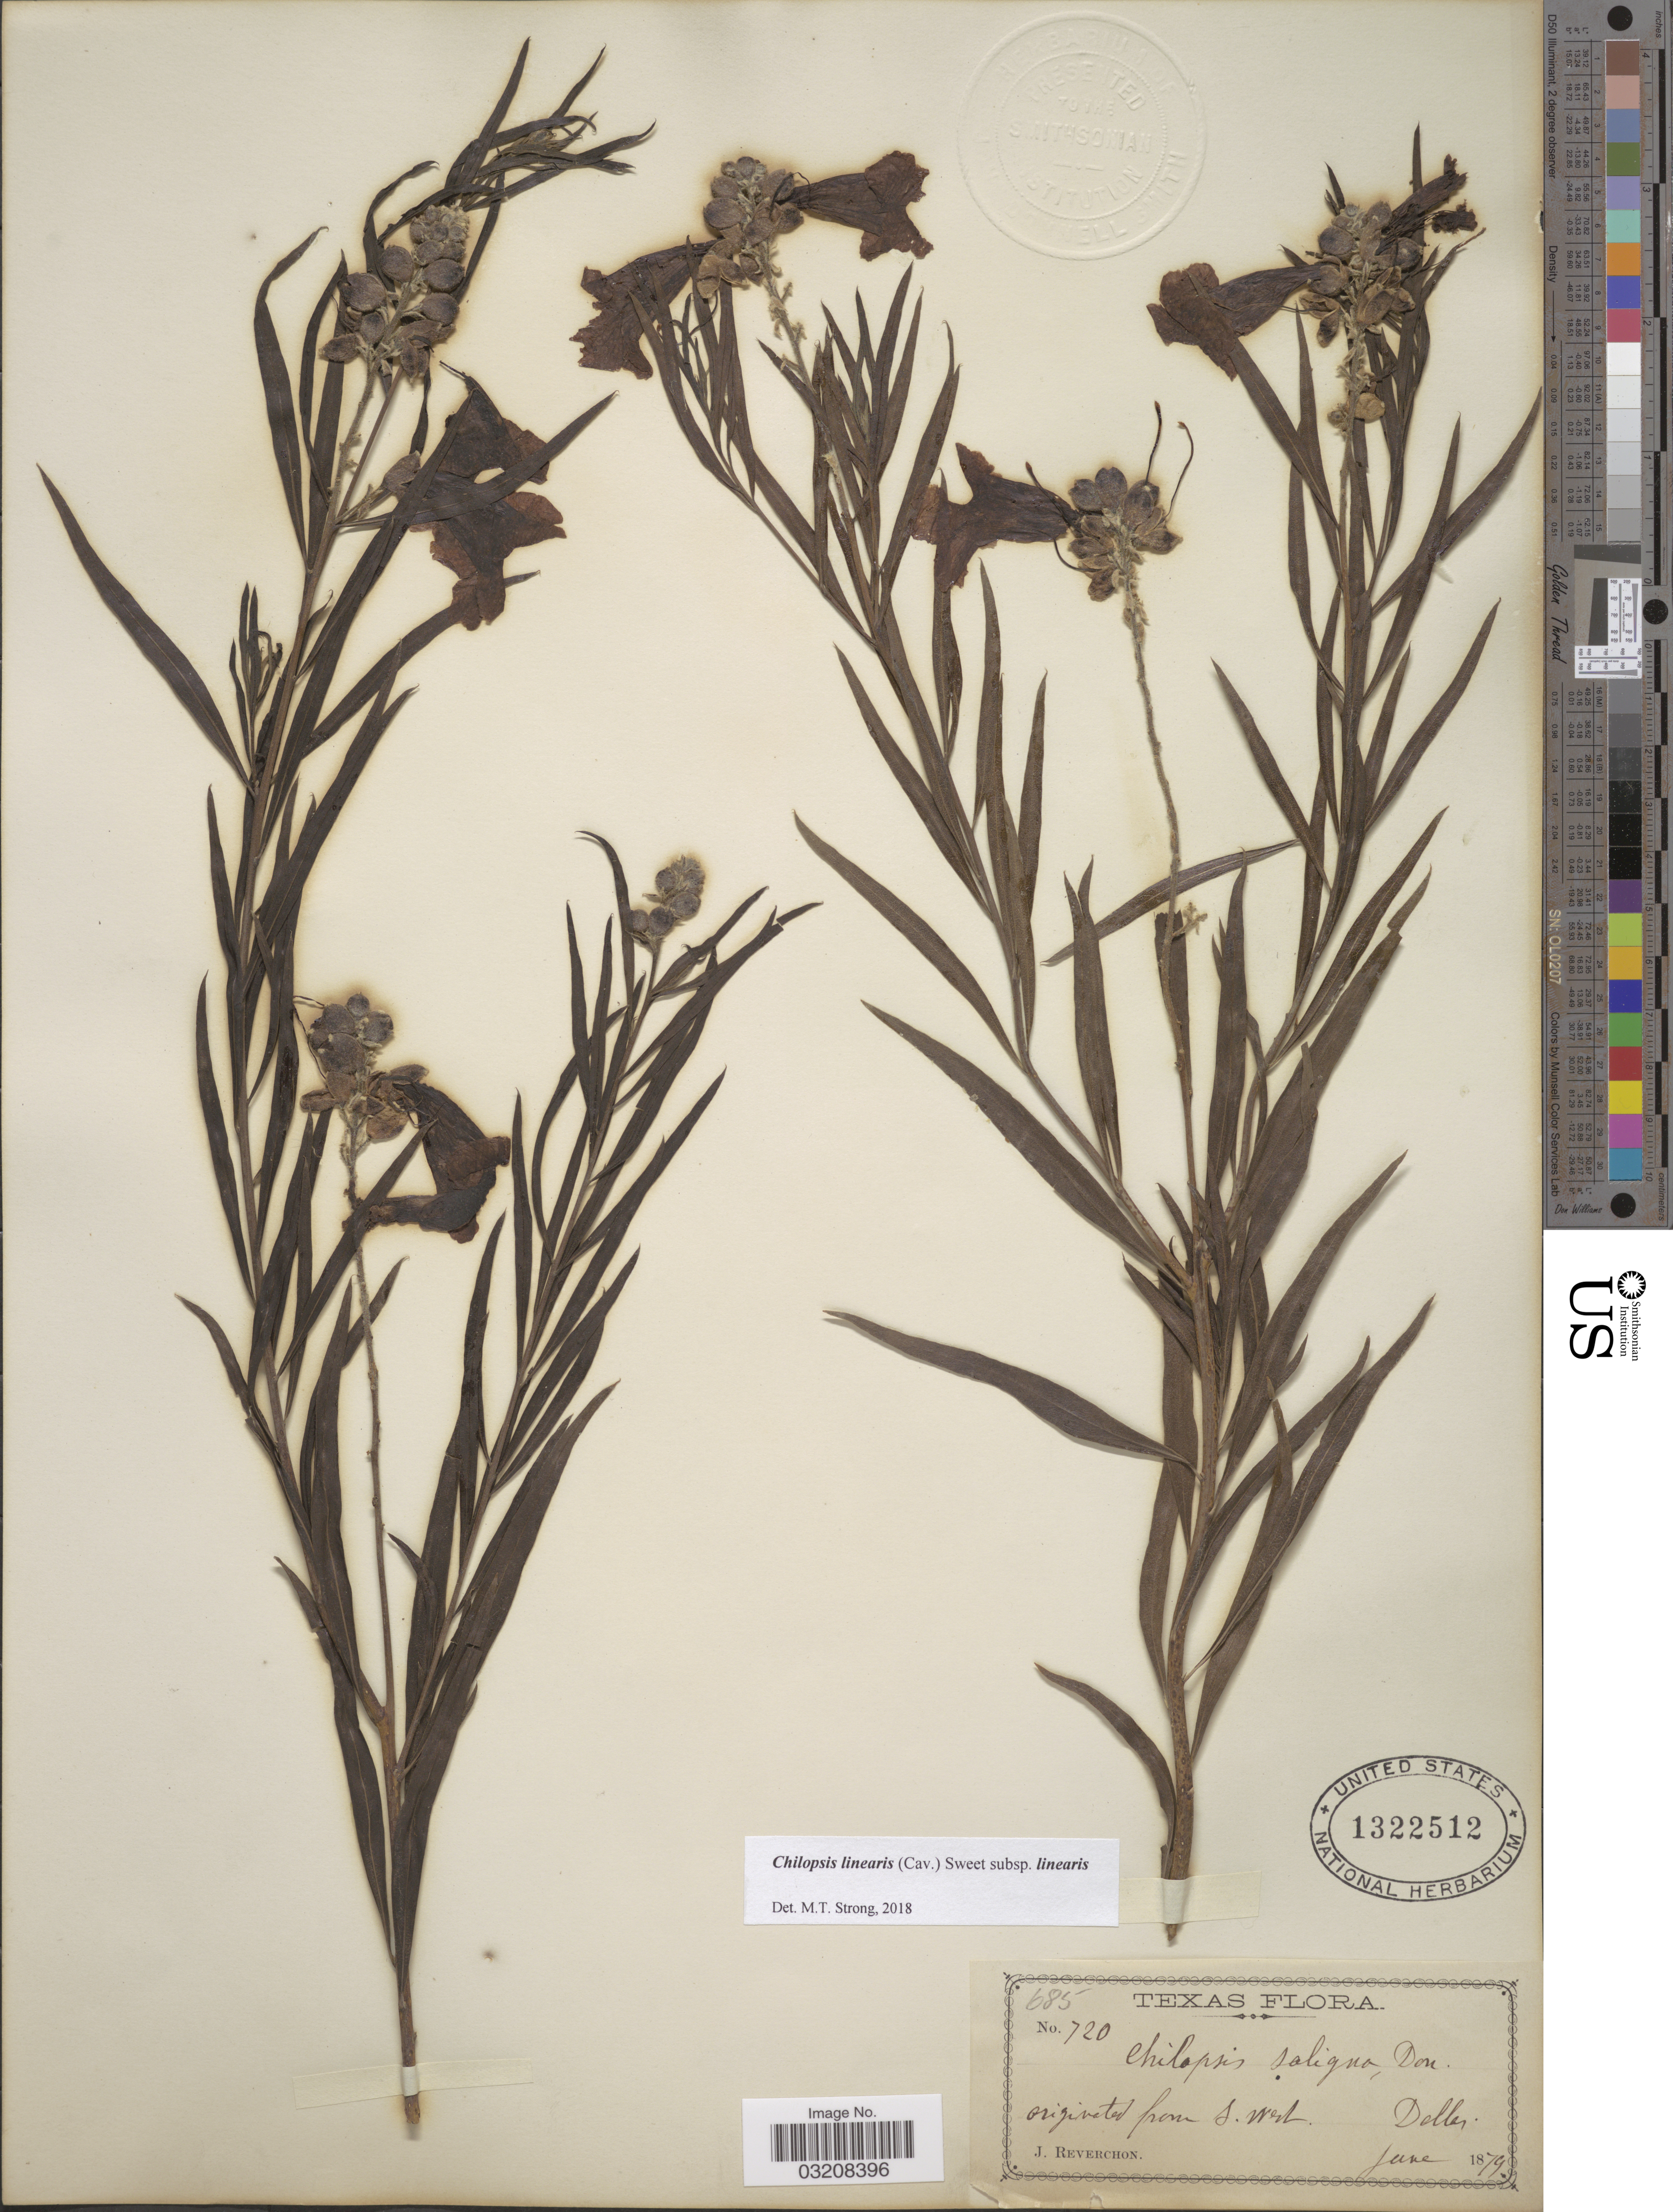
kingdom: Plantae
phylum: Tracheophyta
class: Magnoliopsida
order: Lamiales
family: Bignoniaceae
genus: Chilopsis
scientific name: Chilopsis linearis subsp. linearis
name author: (Cav.) Sweet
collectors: J. Reverchon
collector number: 720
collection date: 1879-06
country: United States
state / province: Texas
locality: S. West. Dallas.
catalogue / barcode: US 1322512